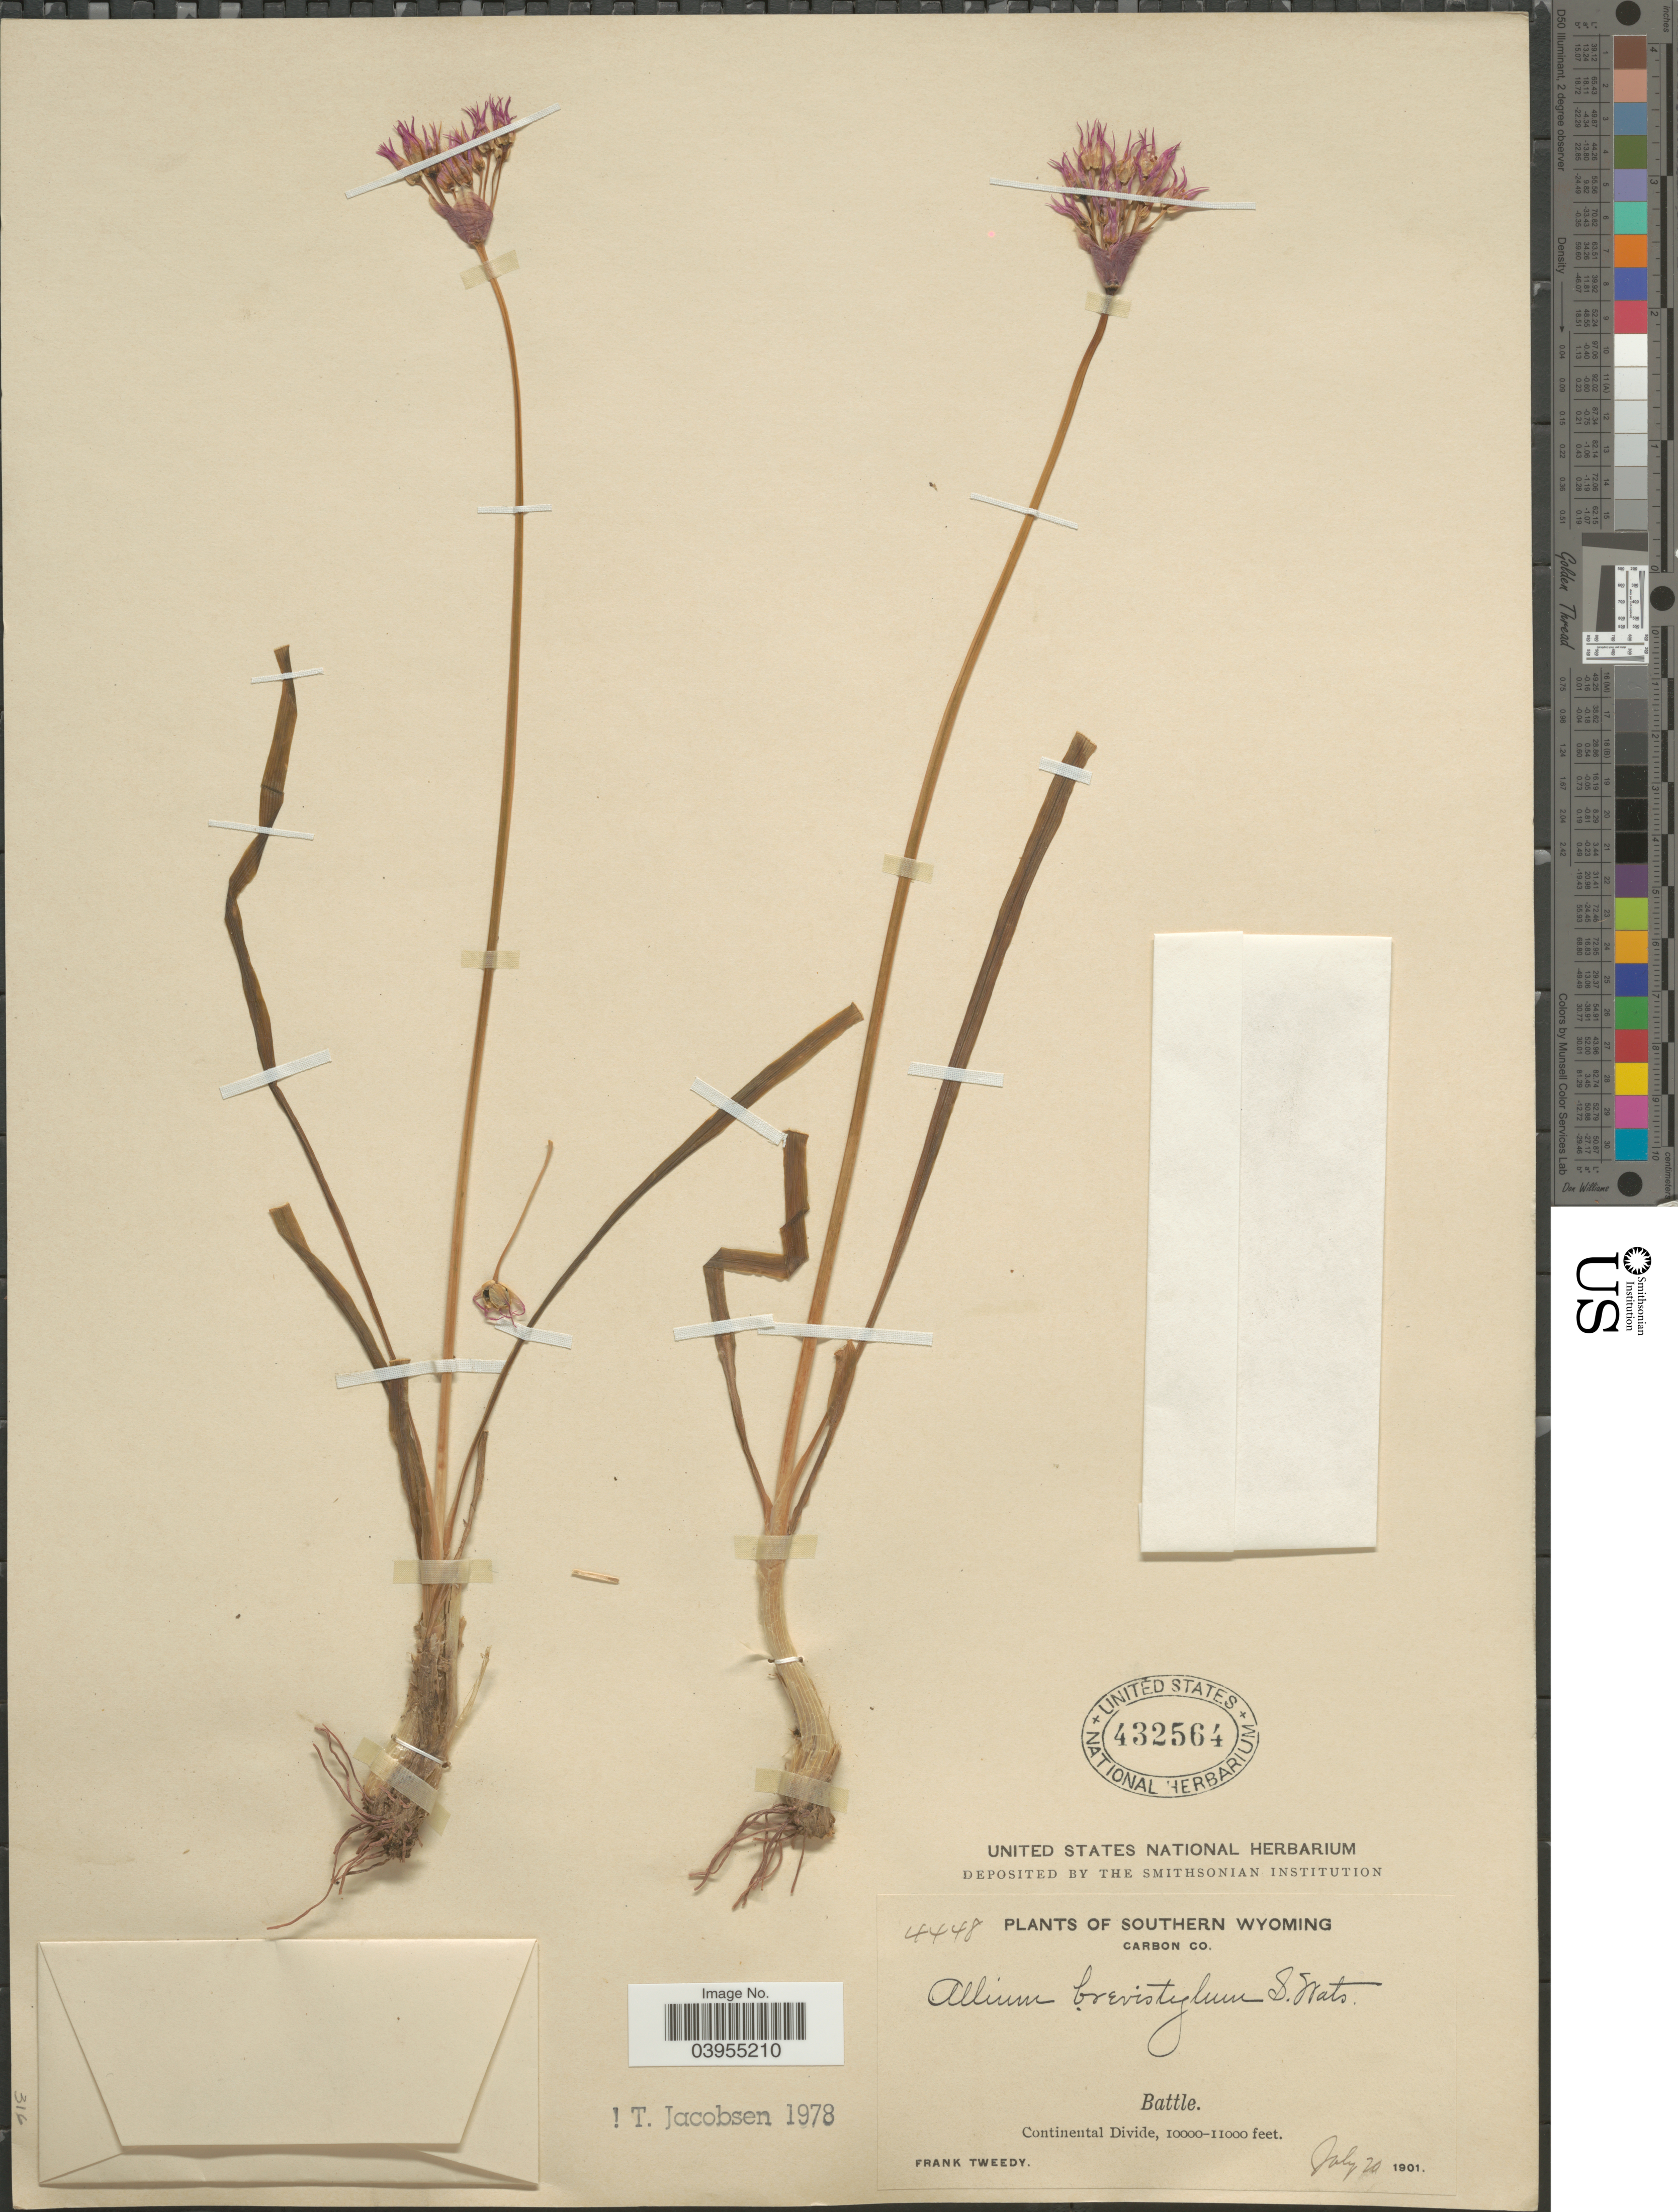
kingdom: Plantae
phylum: Tracheophyta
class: Liliopsida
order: Asparagales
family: Amaryllidaceae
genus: Allium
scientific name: Allium brevistylum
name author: S. Watson in C. King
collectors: F. Tweedy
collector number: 4448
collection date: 1901-07-20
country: United States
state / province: Wyoming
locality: Southern Wyoming. Carbon Co. Battle. Continental Divide.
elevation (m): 3048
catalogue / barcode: US 432564